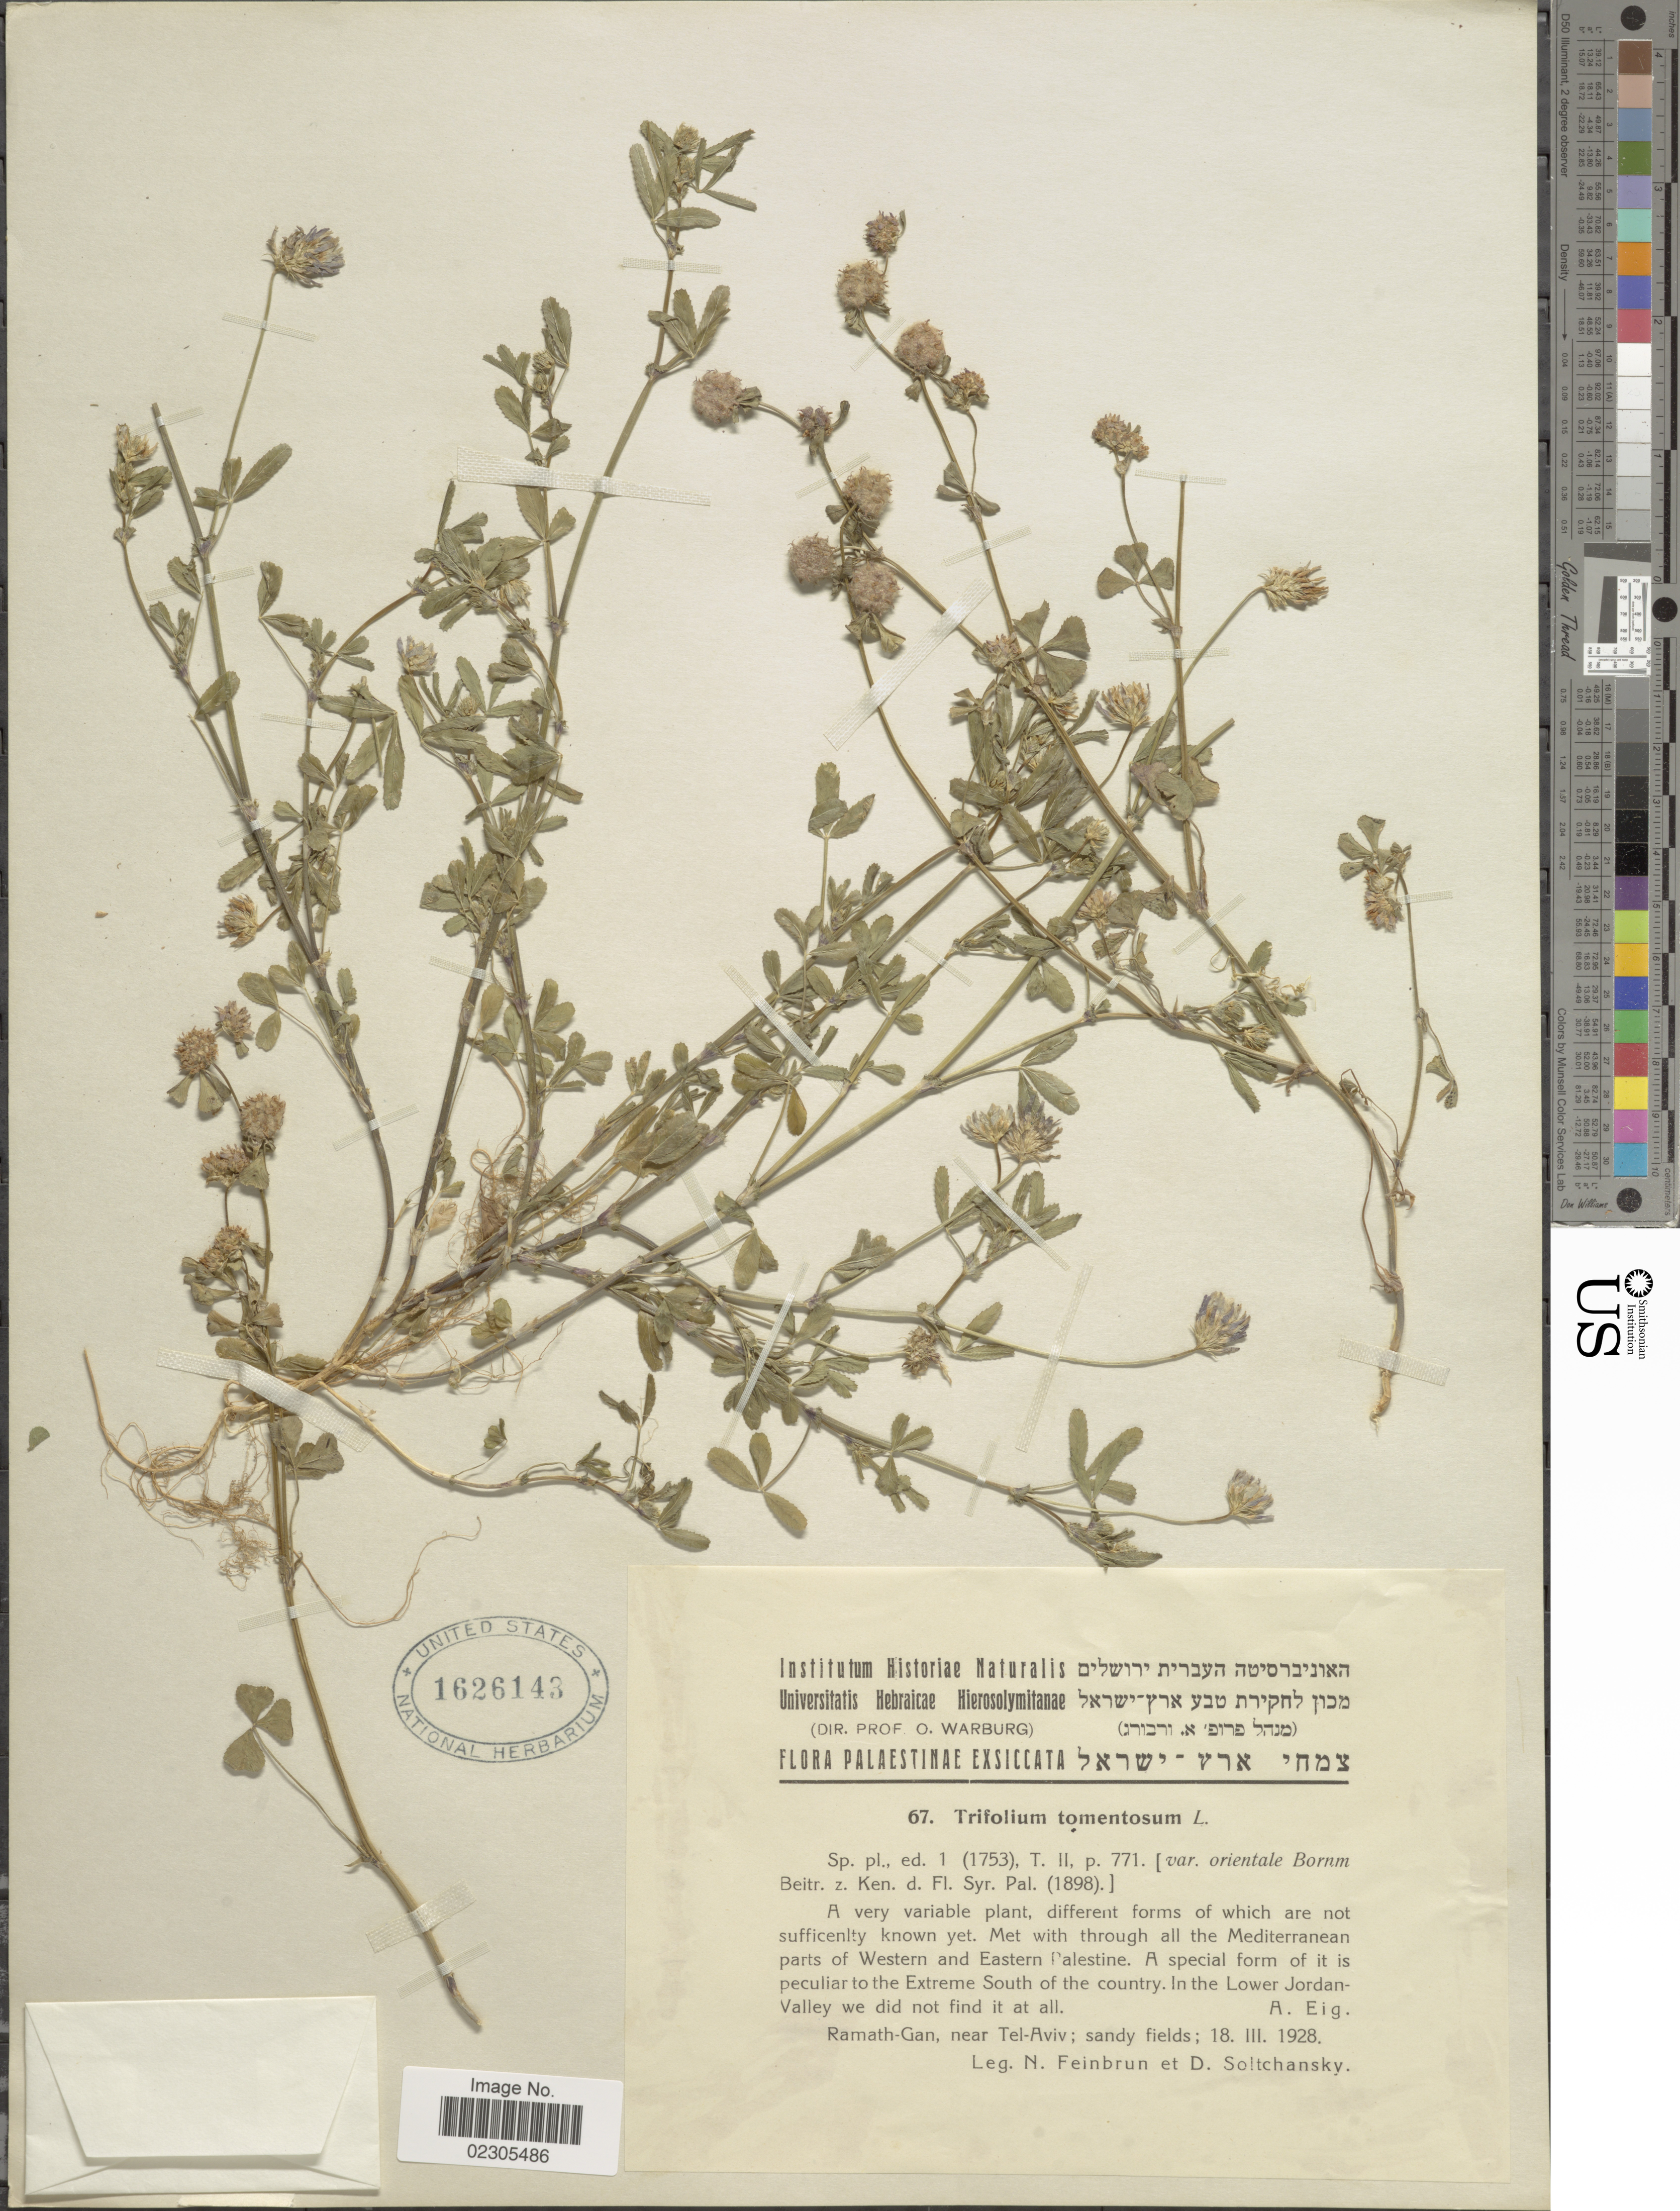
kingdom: Plantae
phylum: Tracheophyta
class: Magnoliopsida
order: Fabales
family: Fabaceae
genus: Trifolium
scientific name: Trifolium tomentosum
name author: L.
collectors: N. Feinbrun & D. Soltchansky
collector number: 67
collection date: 1928-03-18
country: Israel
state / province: Tel Aviv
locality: Met with through all the Mediterranean parts of Western and Eastern Palestine. A special form of it is peculiar to the Extreme South of the country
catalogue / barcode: US 1626143